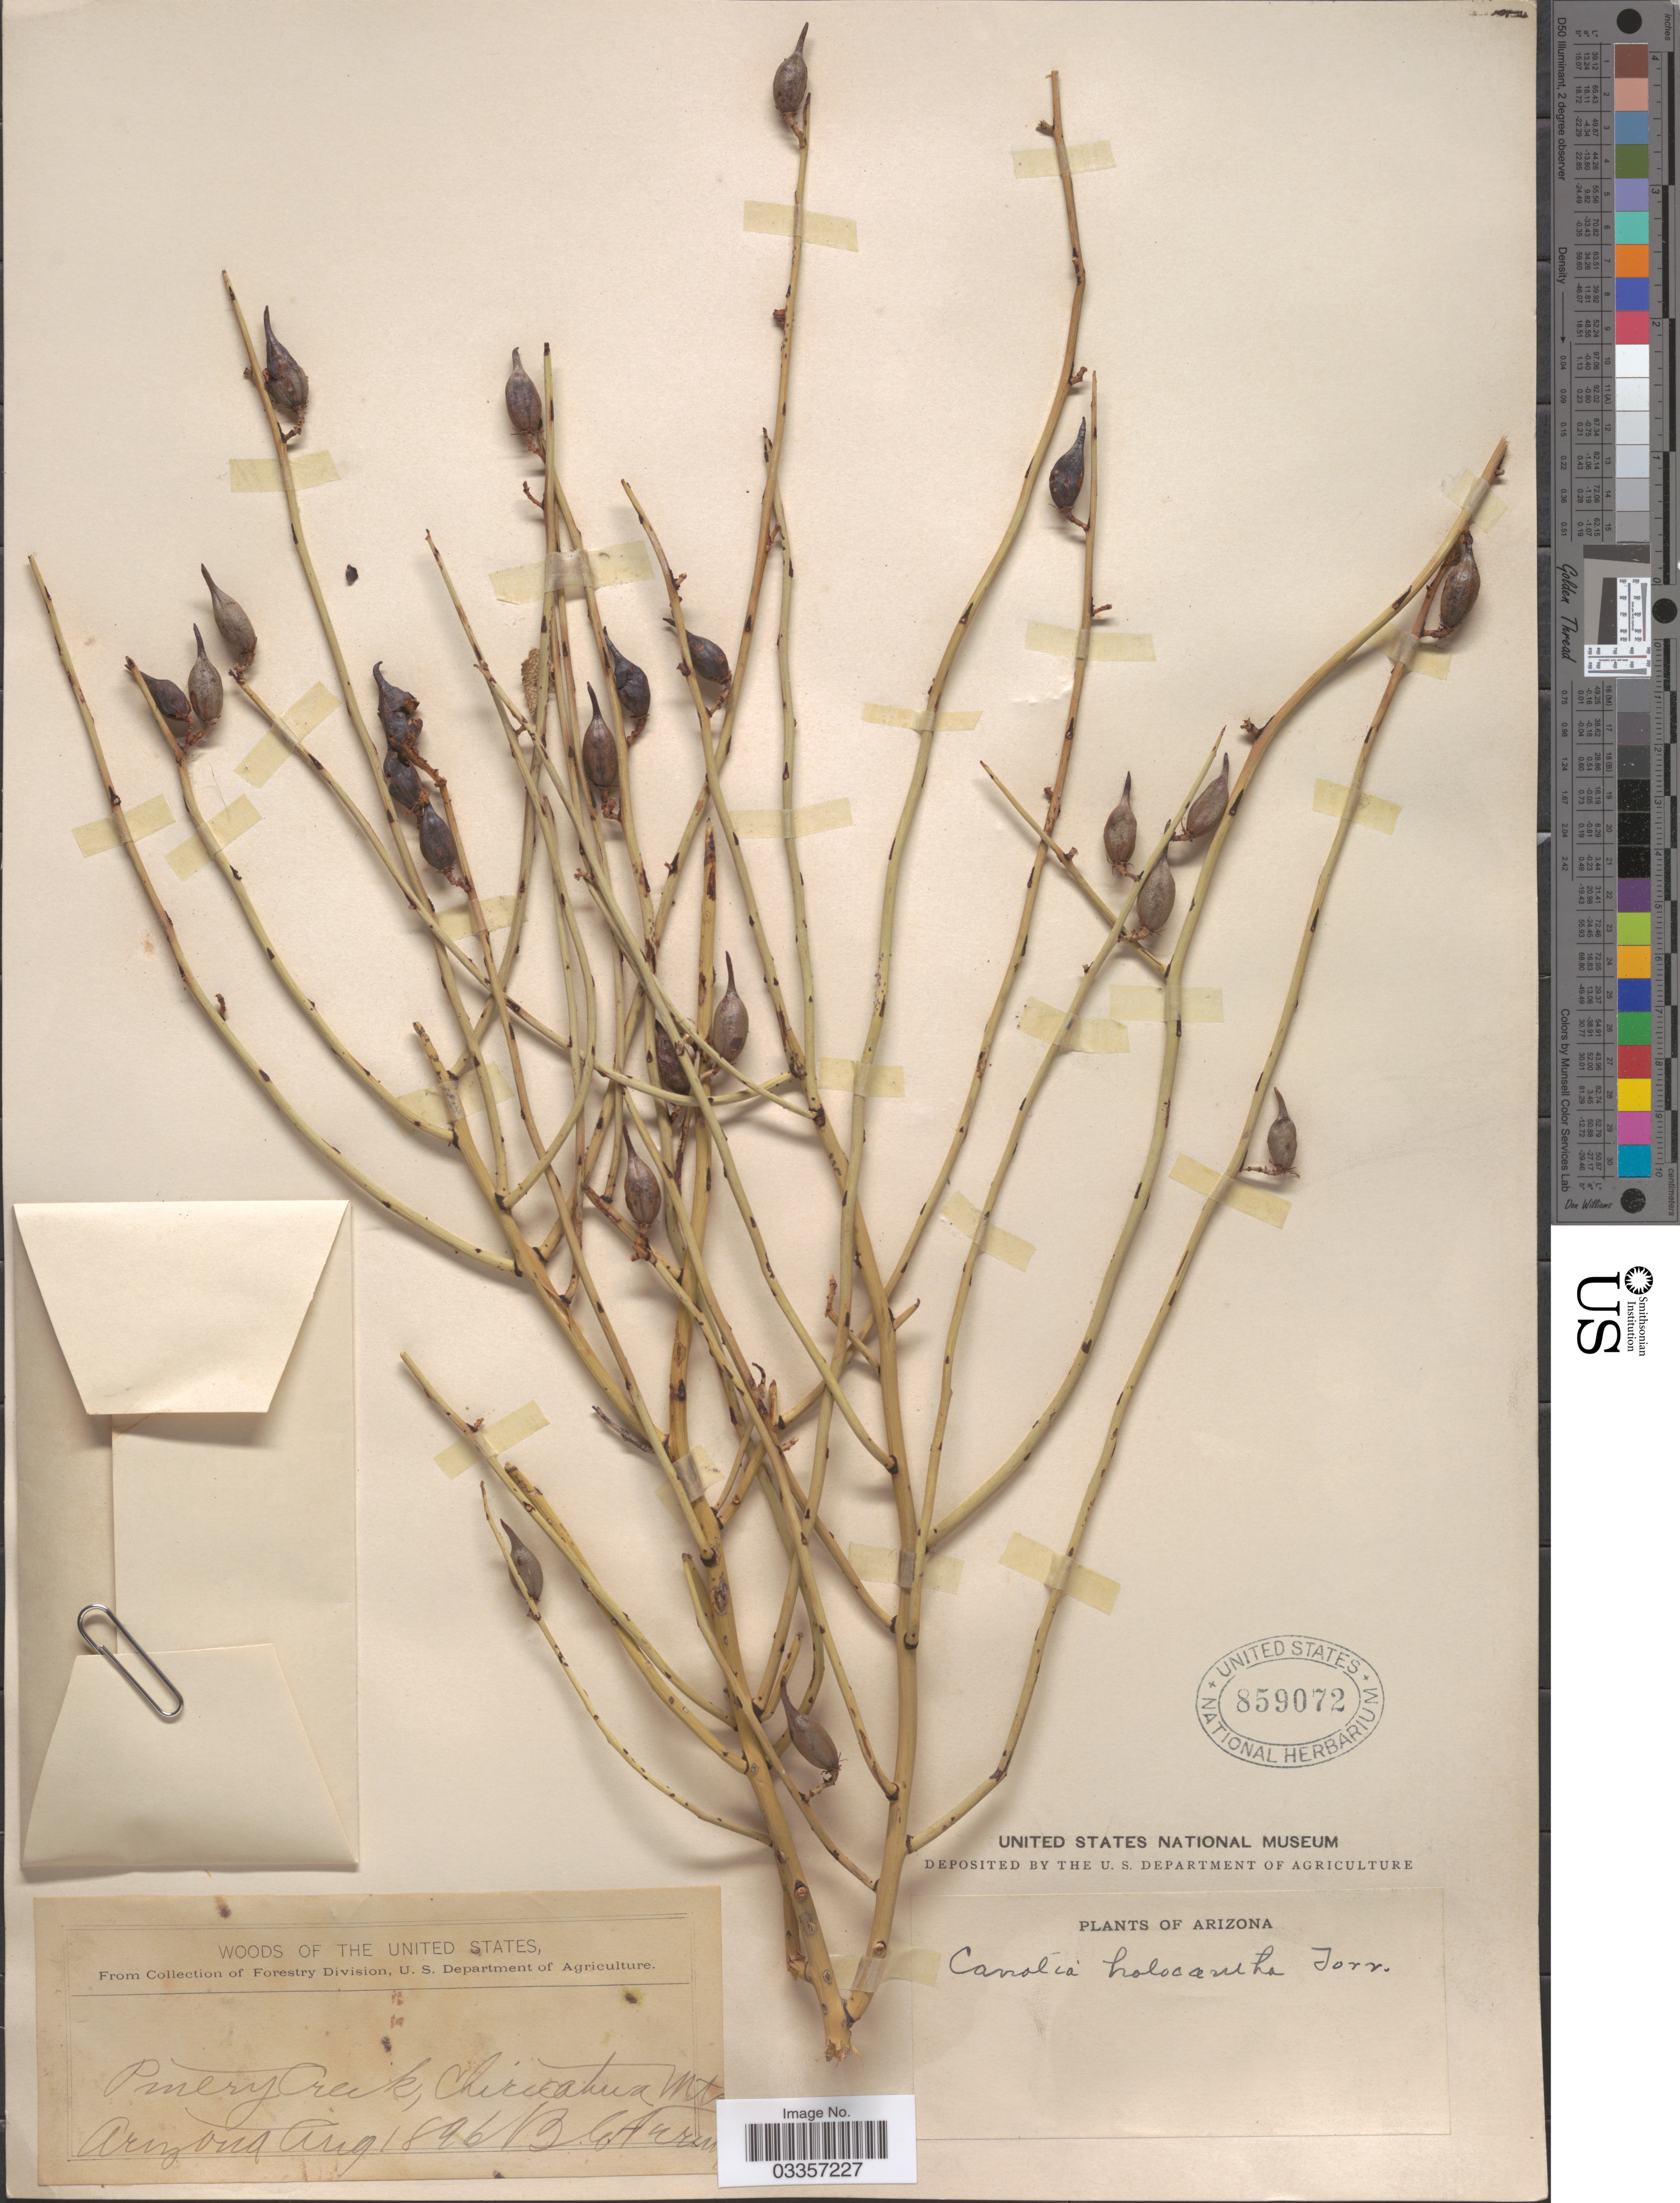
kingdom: Plantae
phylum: Tracheophyta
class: Magnoliopsida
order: Celastrales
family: Celastraceae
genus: Canotia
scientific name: Canotia holacantha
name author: Torr.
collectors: B. Fernow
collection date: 1896-08-01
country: United States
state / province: Arizona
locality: Pinery Creek, Chiricahua Mts.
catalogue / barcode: US 859072